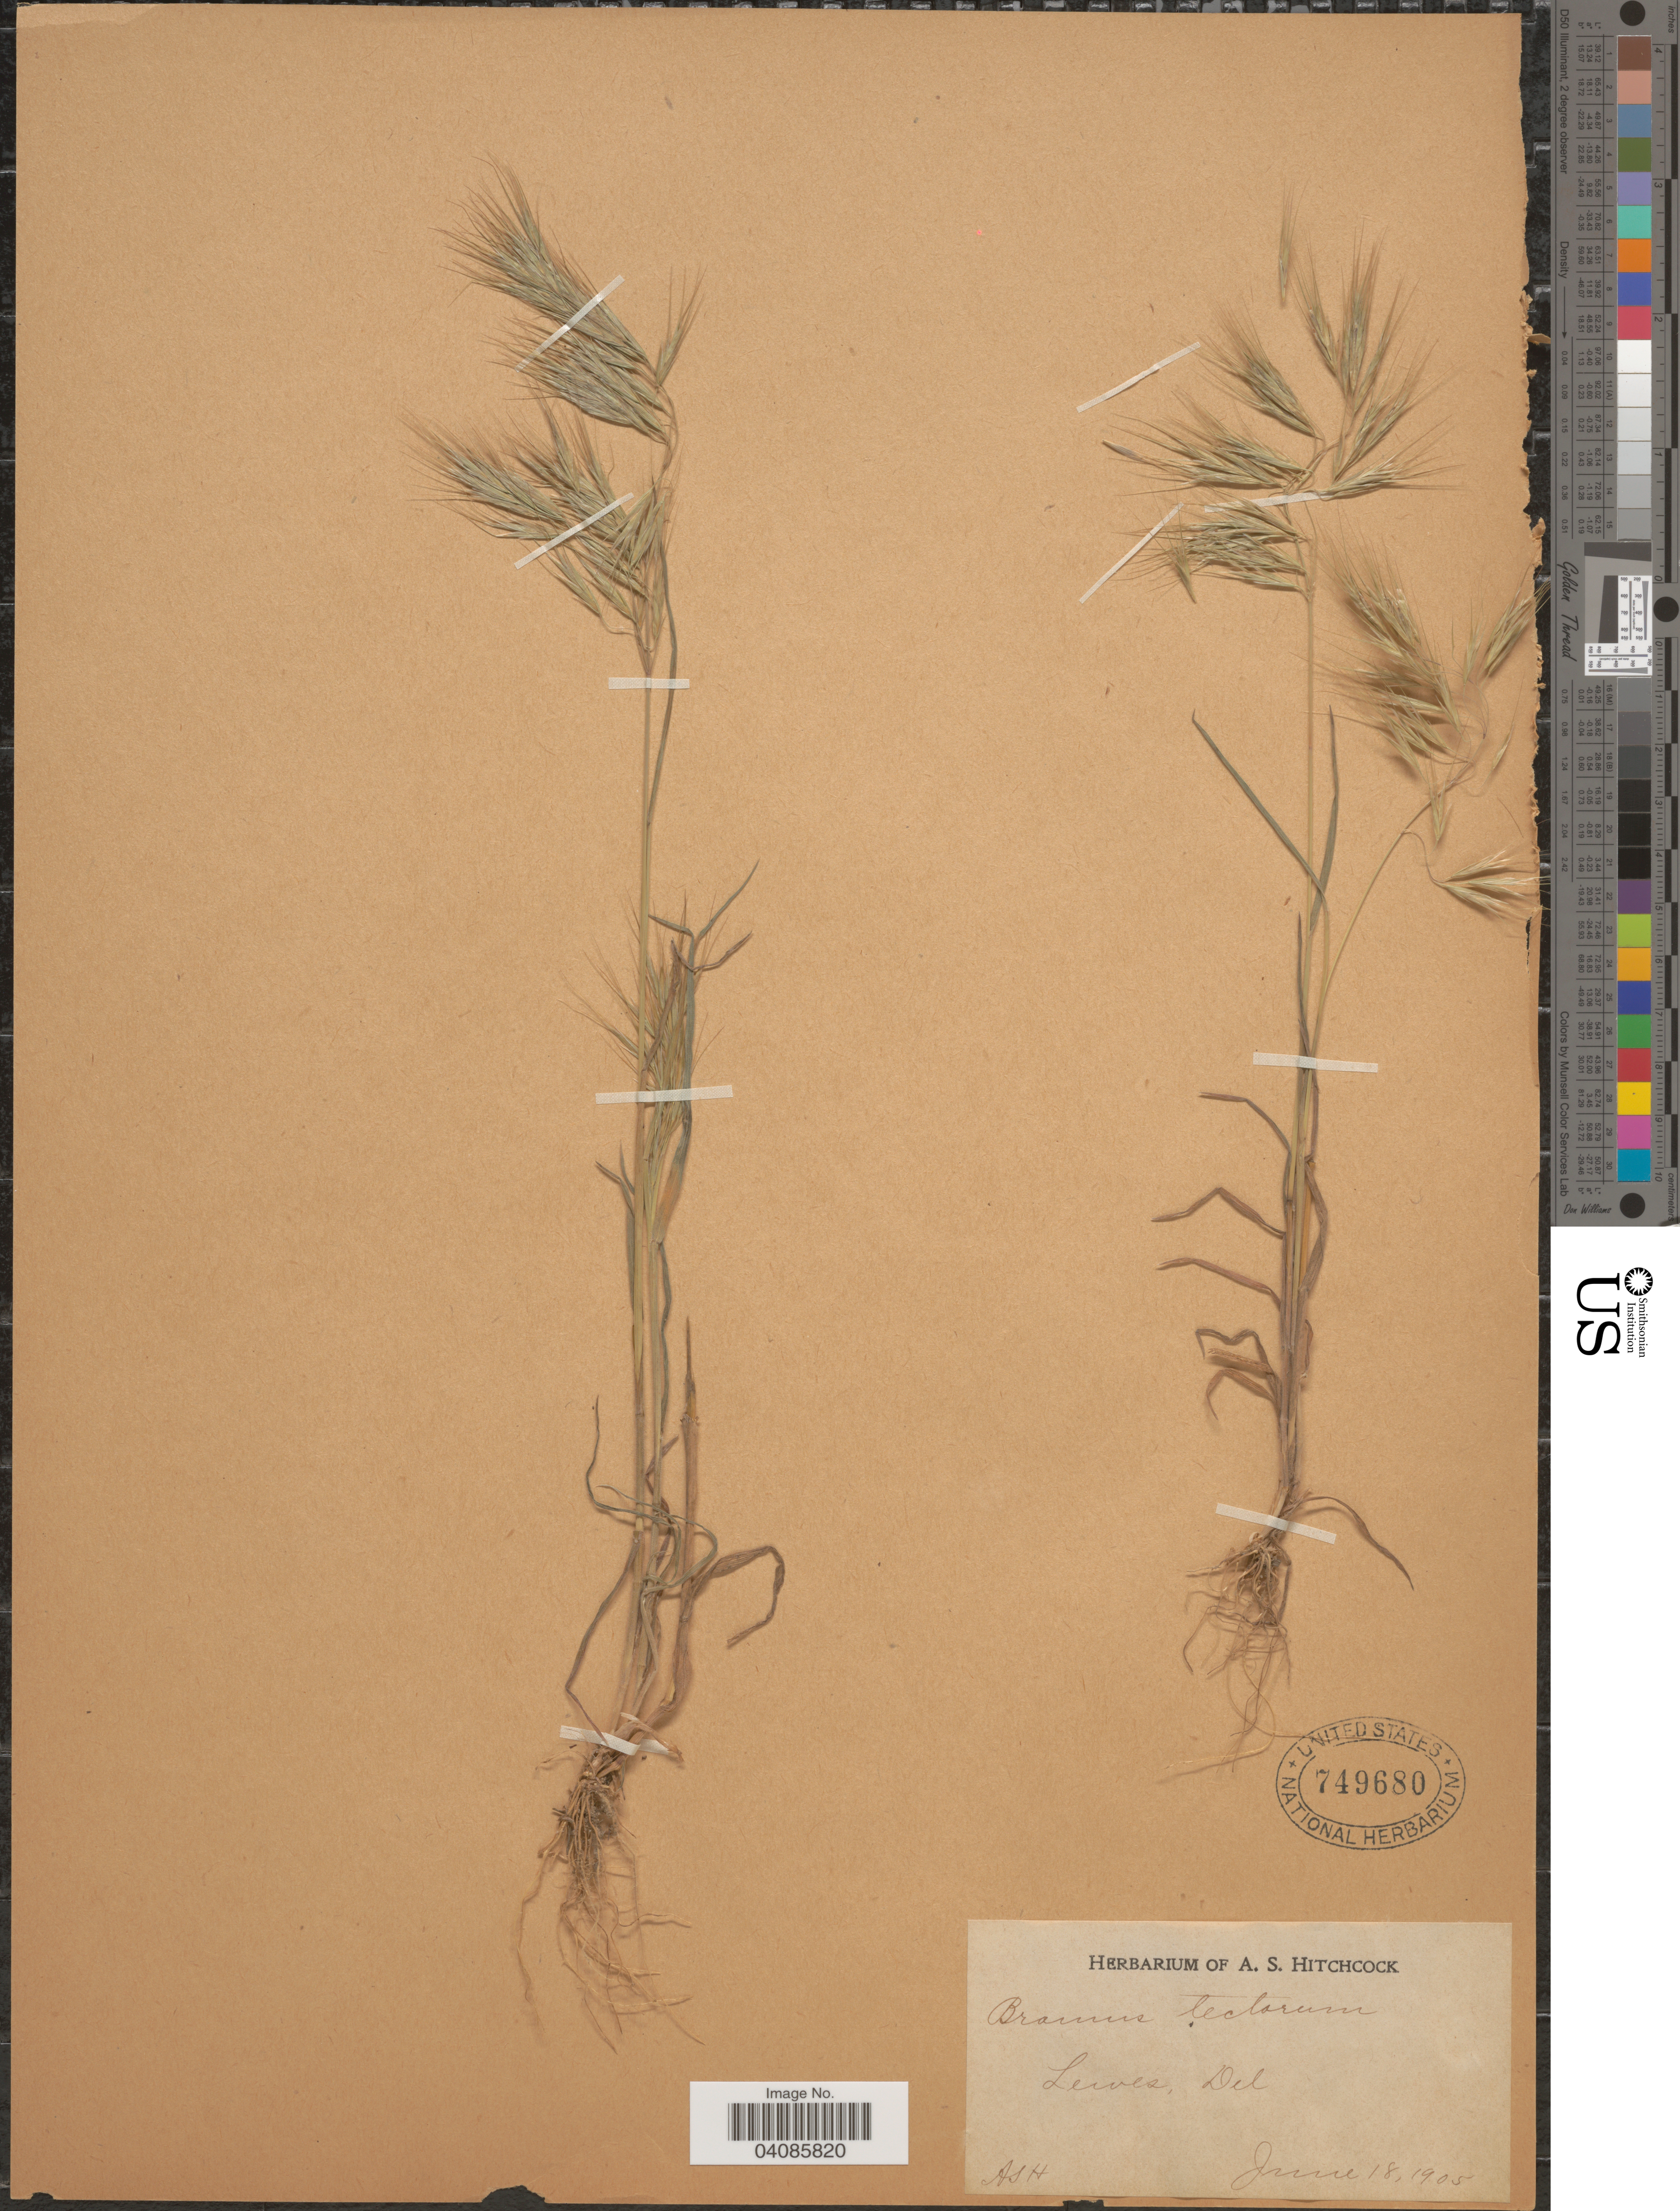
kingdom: Plantae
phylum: Tracheophyta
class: Liliopsida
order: Poales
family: Poaceae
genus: Bromus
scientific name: Bromus tectorum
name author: L.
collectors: A. S. Hitchcock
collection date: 1905-06-18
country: United States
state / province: Delaware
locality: Lewes.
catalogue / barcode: US 749680